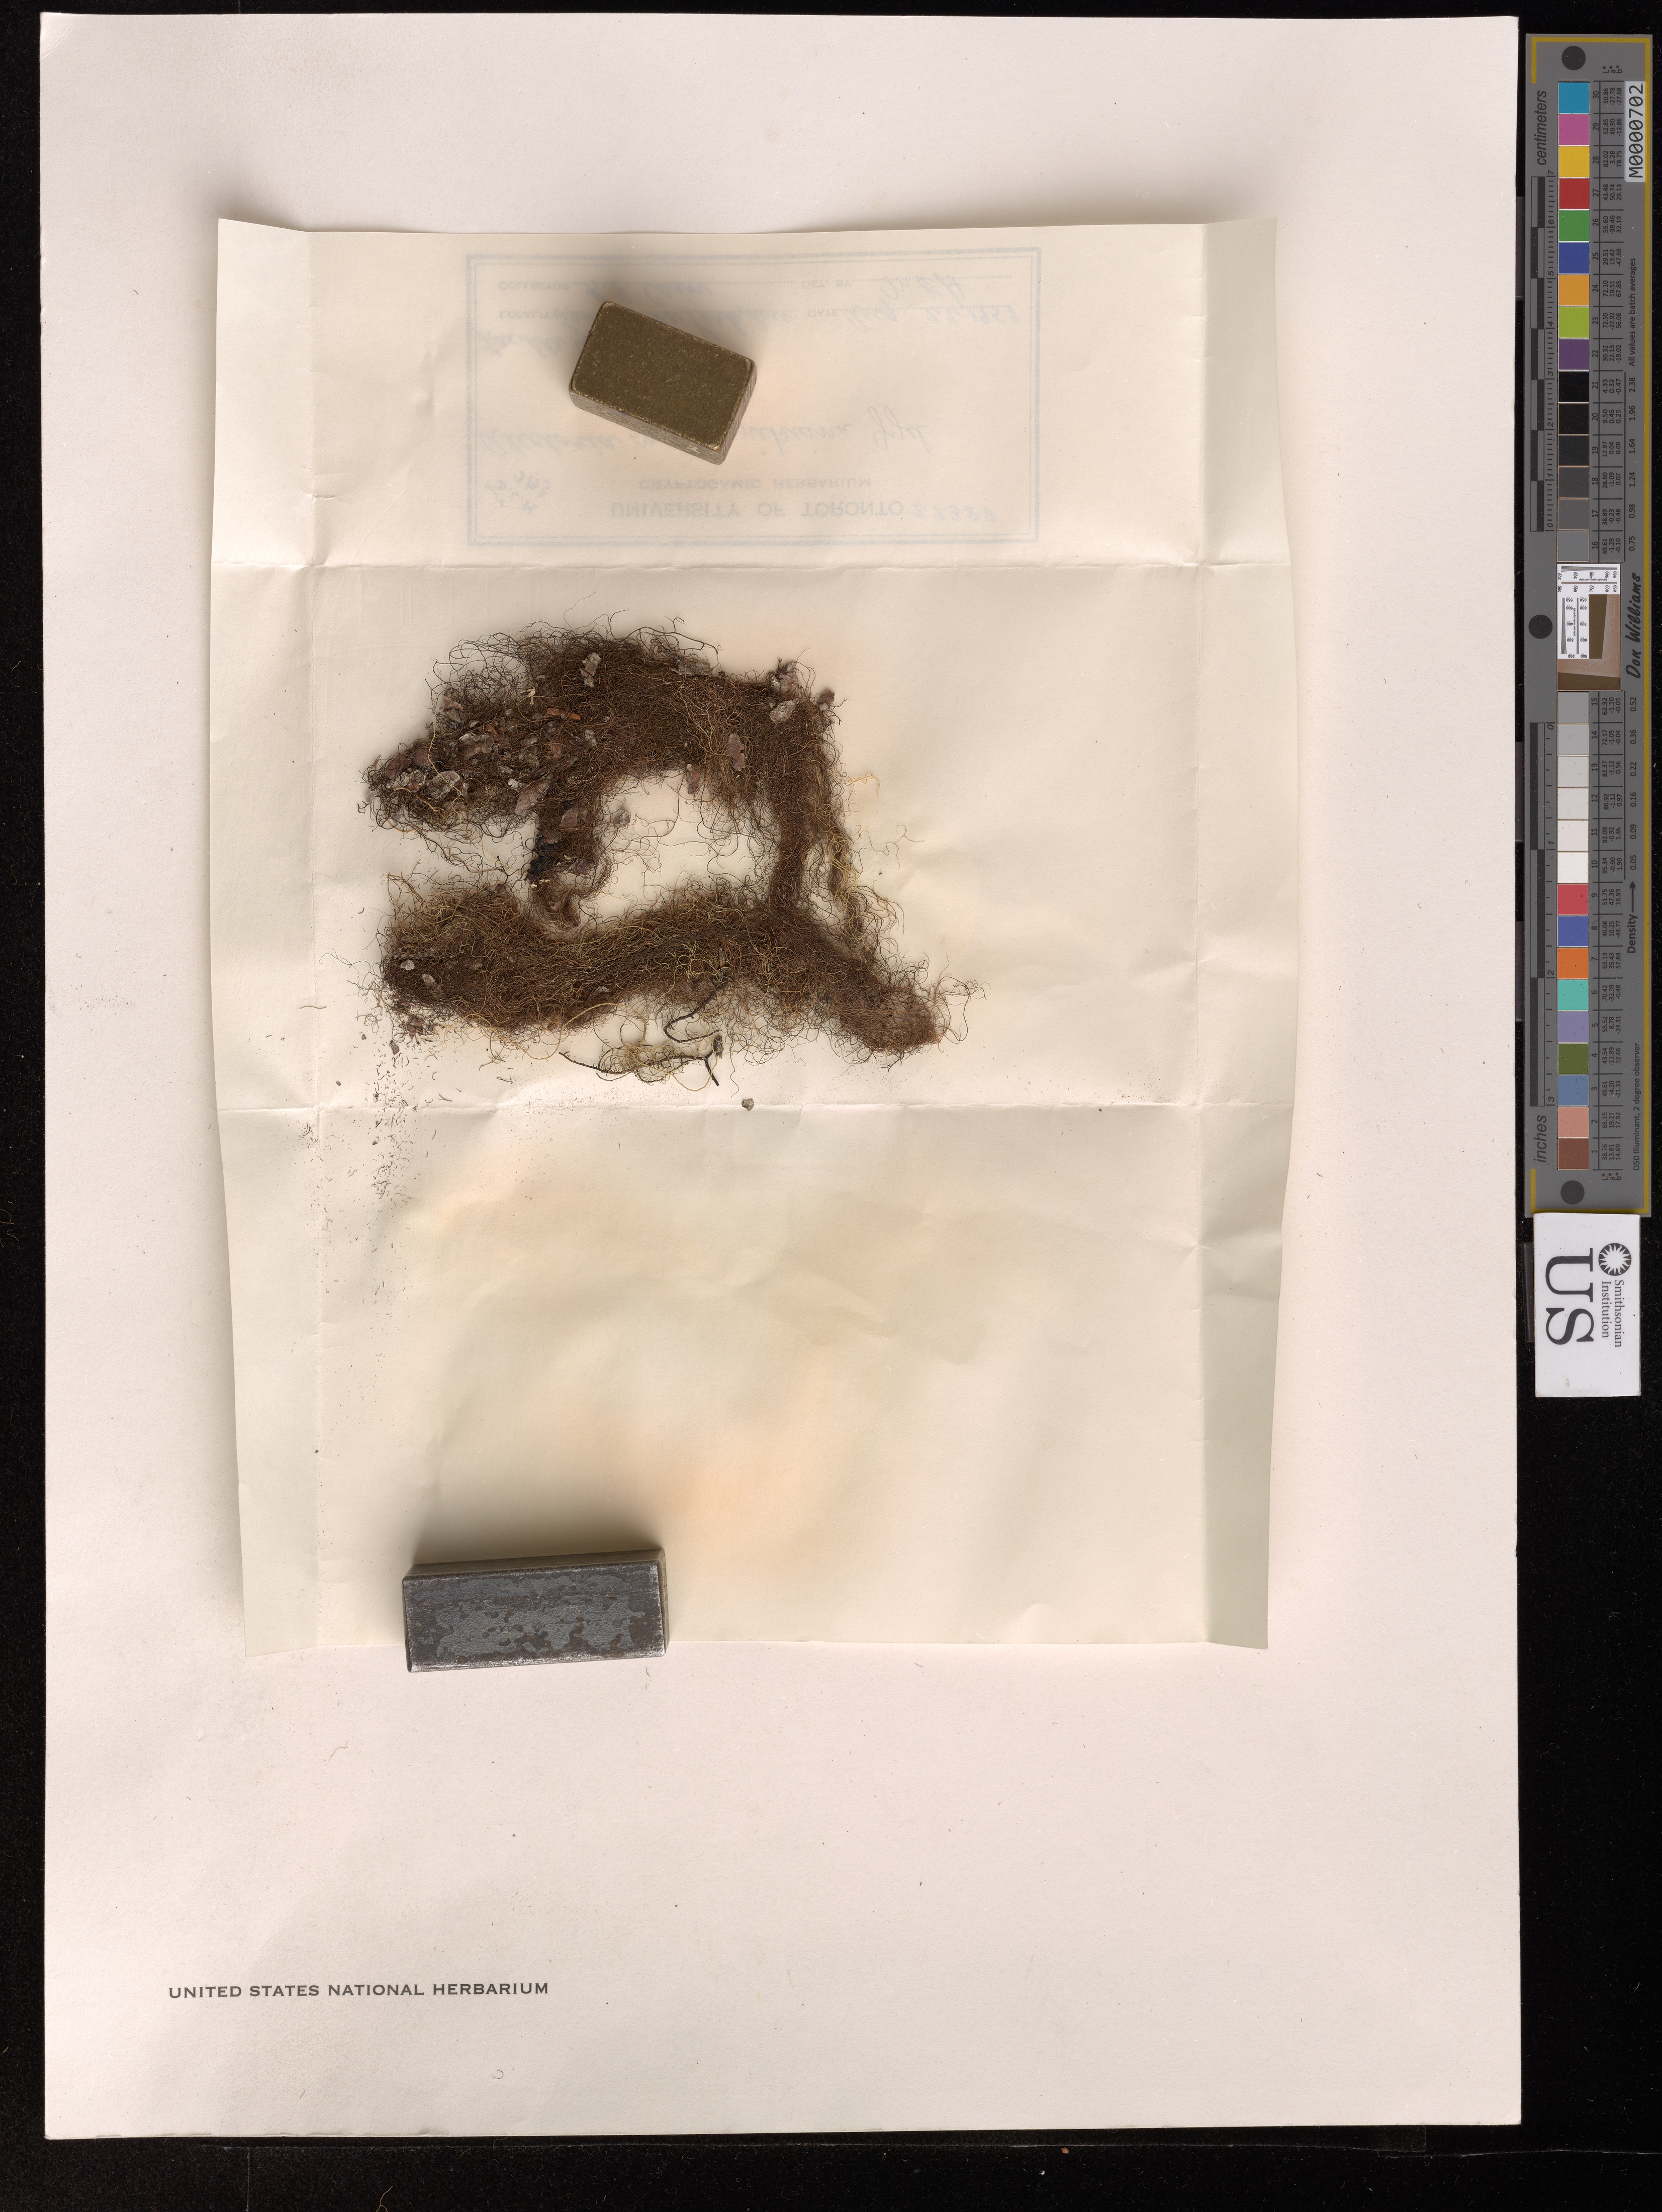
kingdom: Fungi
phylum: Ascomycota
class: Lecanoromycetes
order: Lecanorales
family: Parmeliaceae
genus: Bryoria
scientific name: Bryoria nadvornikiana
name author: (Gyeln.) Brodo & D.Hawksw.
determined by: McMullin, R. Troy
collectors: R. Cain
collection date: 1959-08-22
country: Canada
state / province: Quebec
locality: Laurentides Park. Lac Ste. Anne.